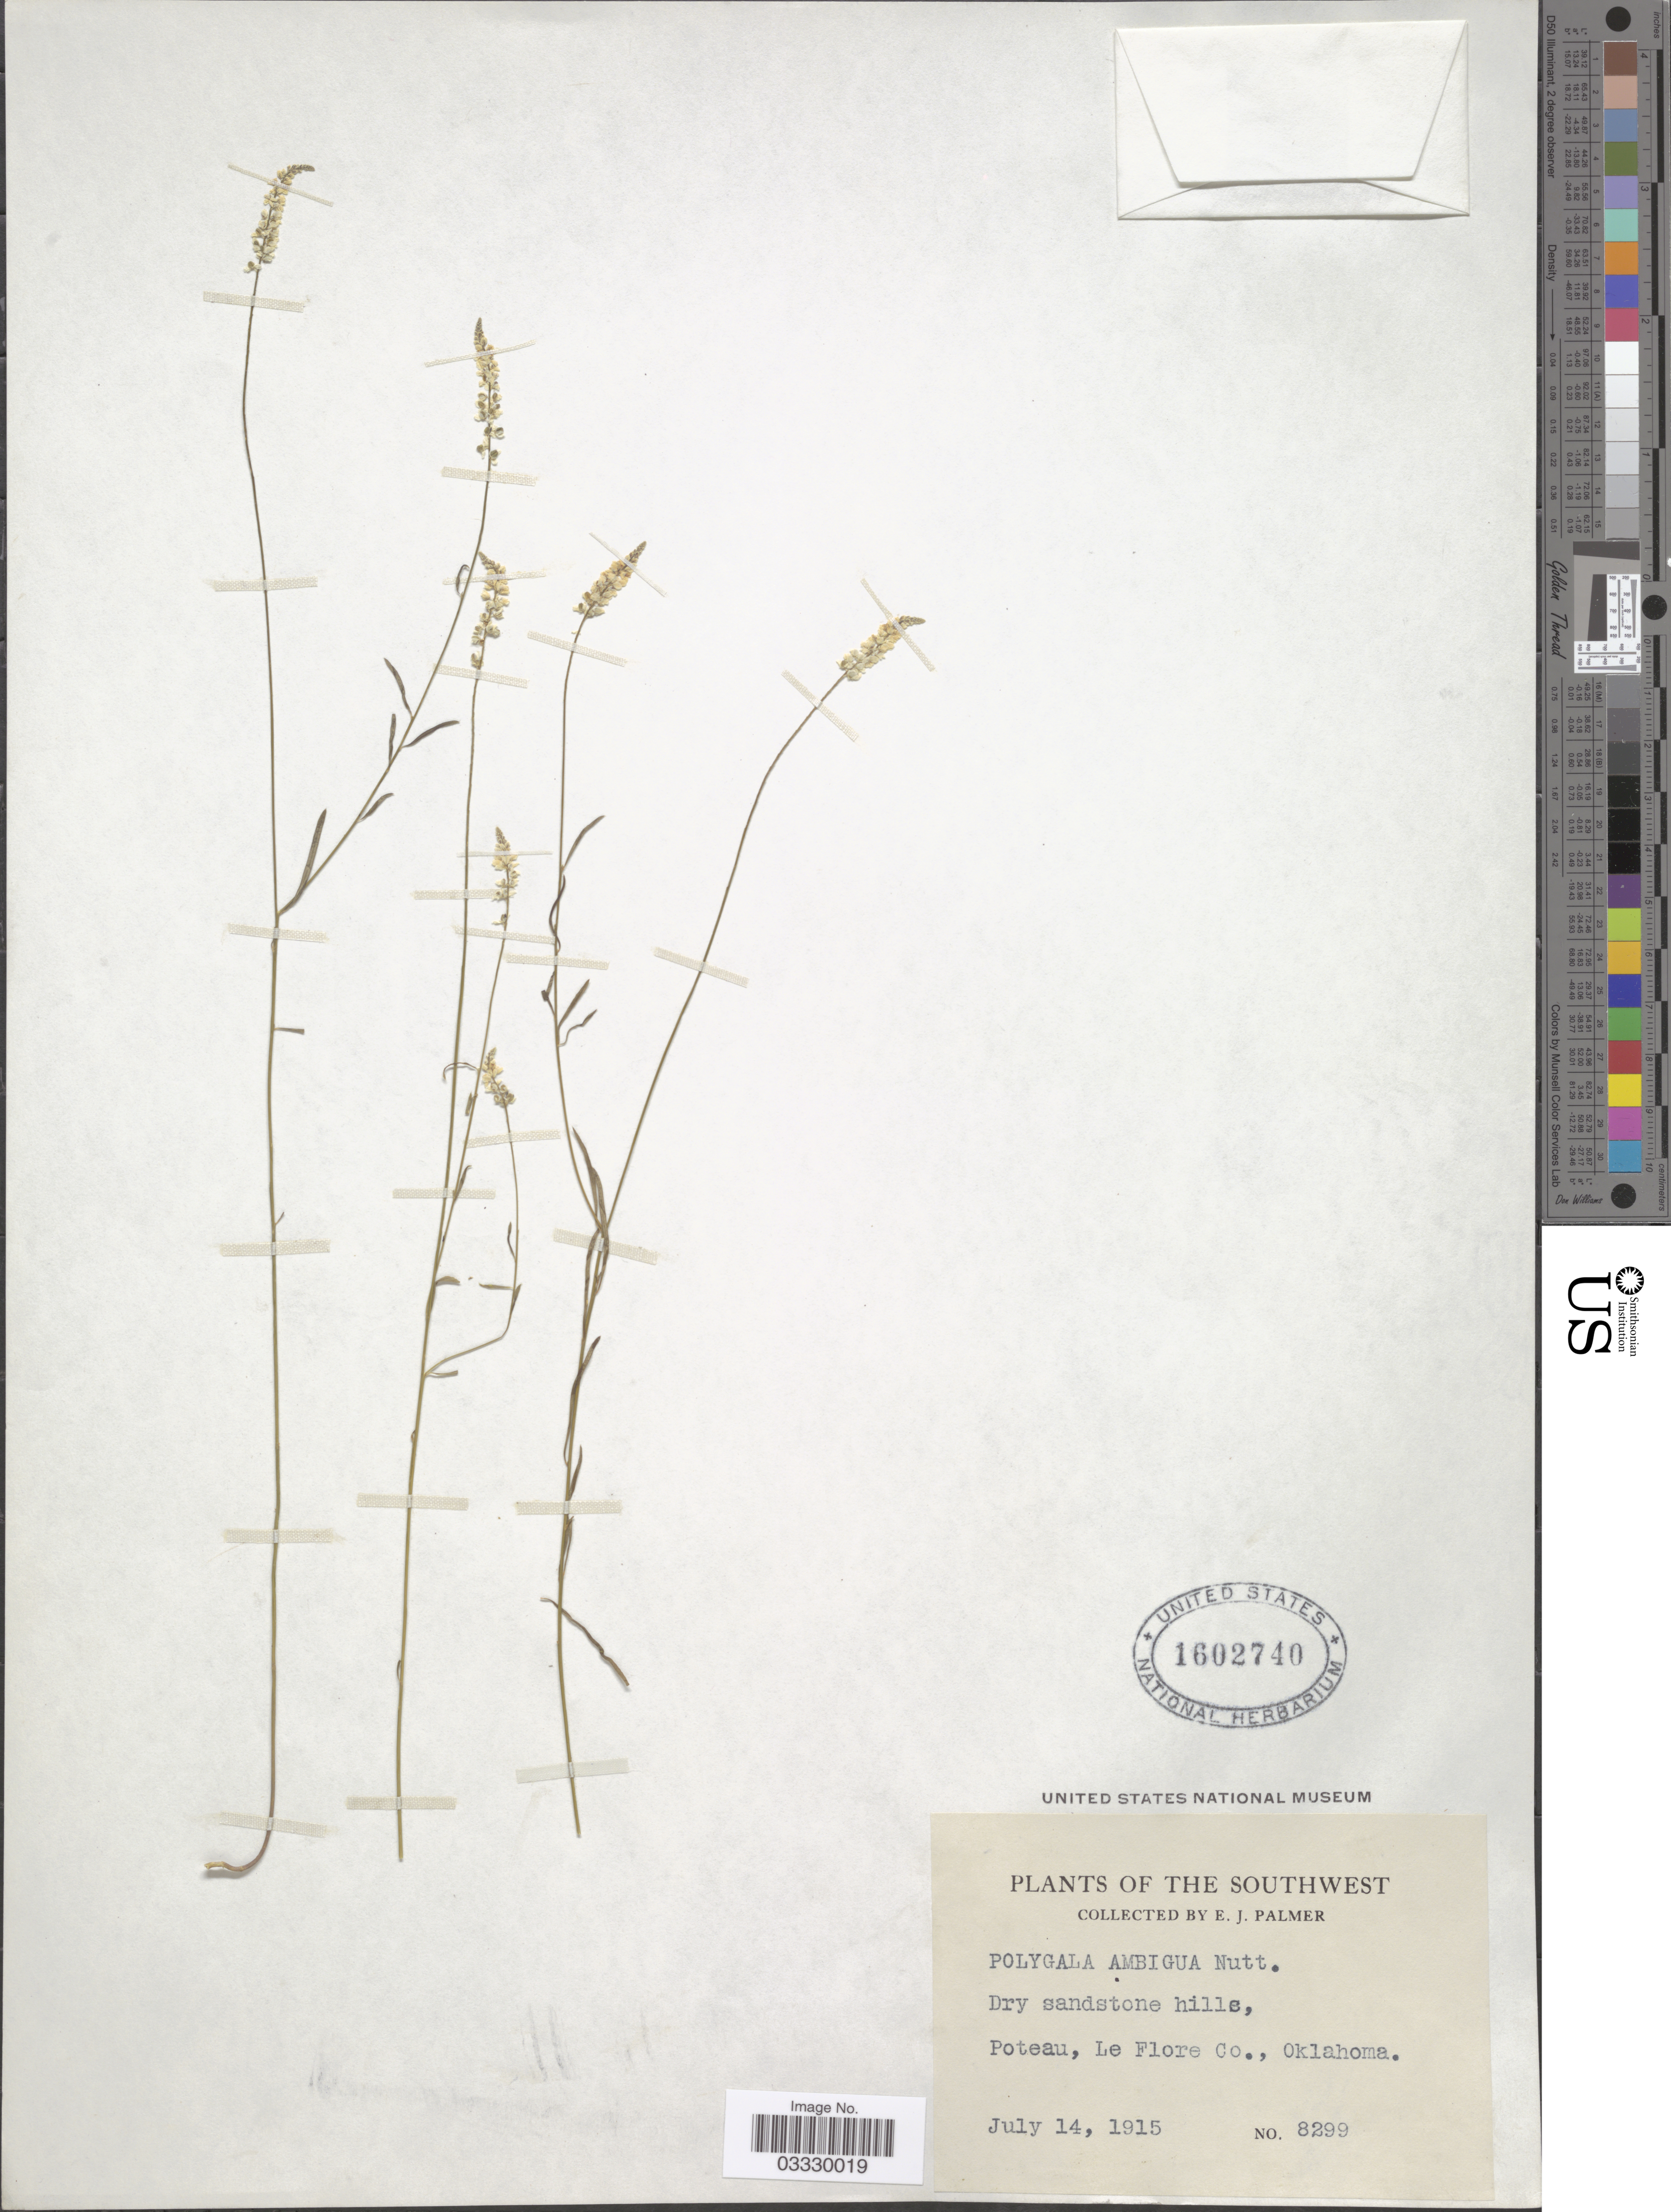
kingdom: Plantae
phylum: Tracheophyta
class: Magnoliopsida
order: Fabales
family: Polygalaceae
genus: Polygala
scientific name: Polygala ambigua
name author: Nutt.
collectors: E. J. Palmer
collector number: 8299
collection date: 1915-07-14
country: United States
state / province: Oklahoma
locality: The Southwest. Poteau, Le Flore Co.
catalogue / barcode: US 1602740